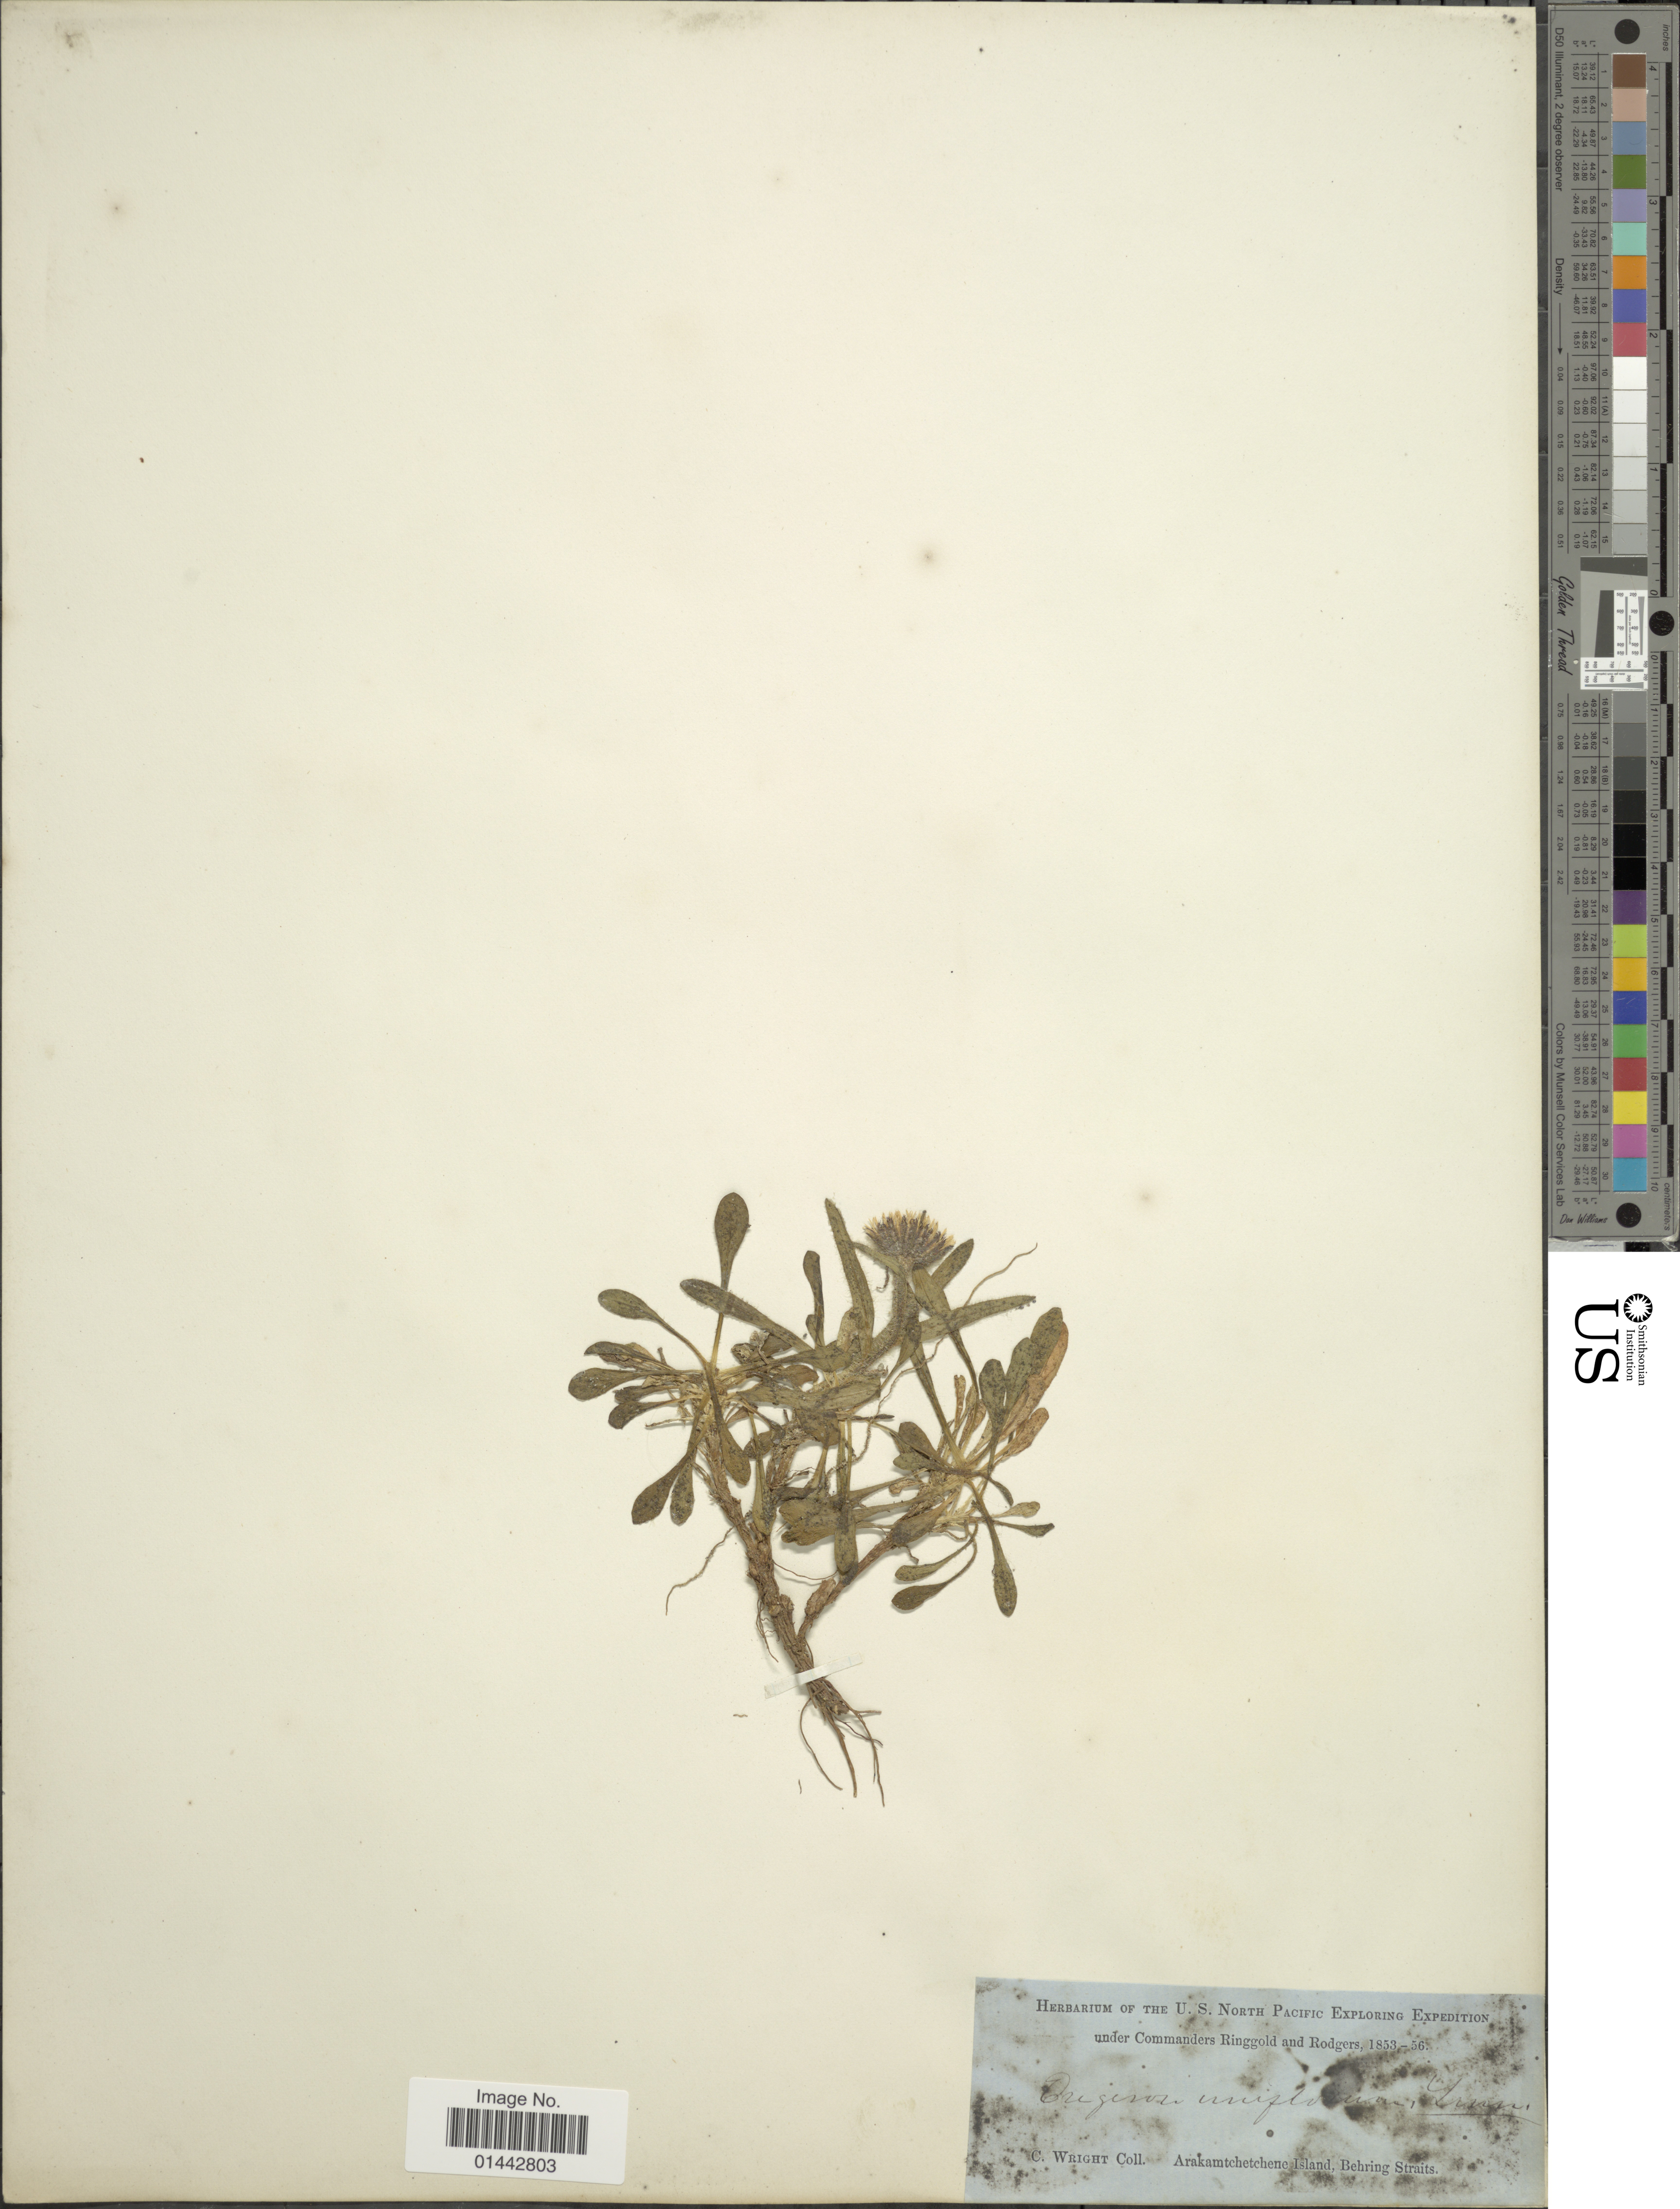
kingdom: Plantae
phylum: Tracheophyta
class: Magnoliopsida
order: Asterales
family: Asteraceae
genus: Erigeron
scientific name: Erigeron uniflorus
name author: L.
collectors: C. Wright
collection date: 1853/1856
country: Russian Federation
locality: U.S. North Pacific, Arakamchechen Island, Behring Straits.